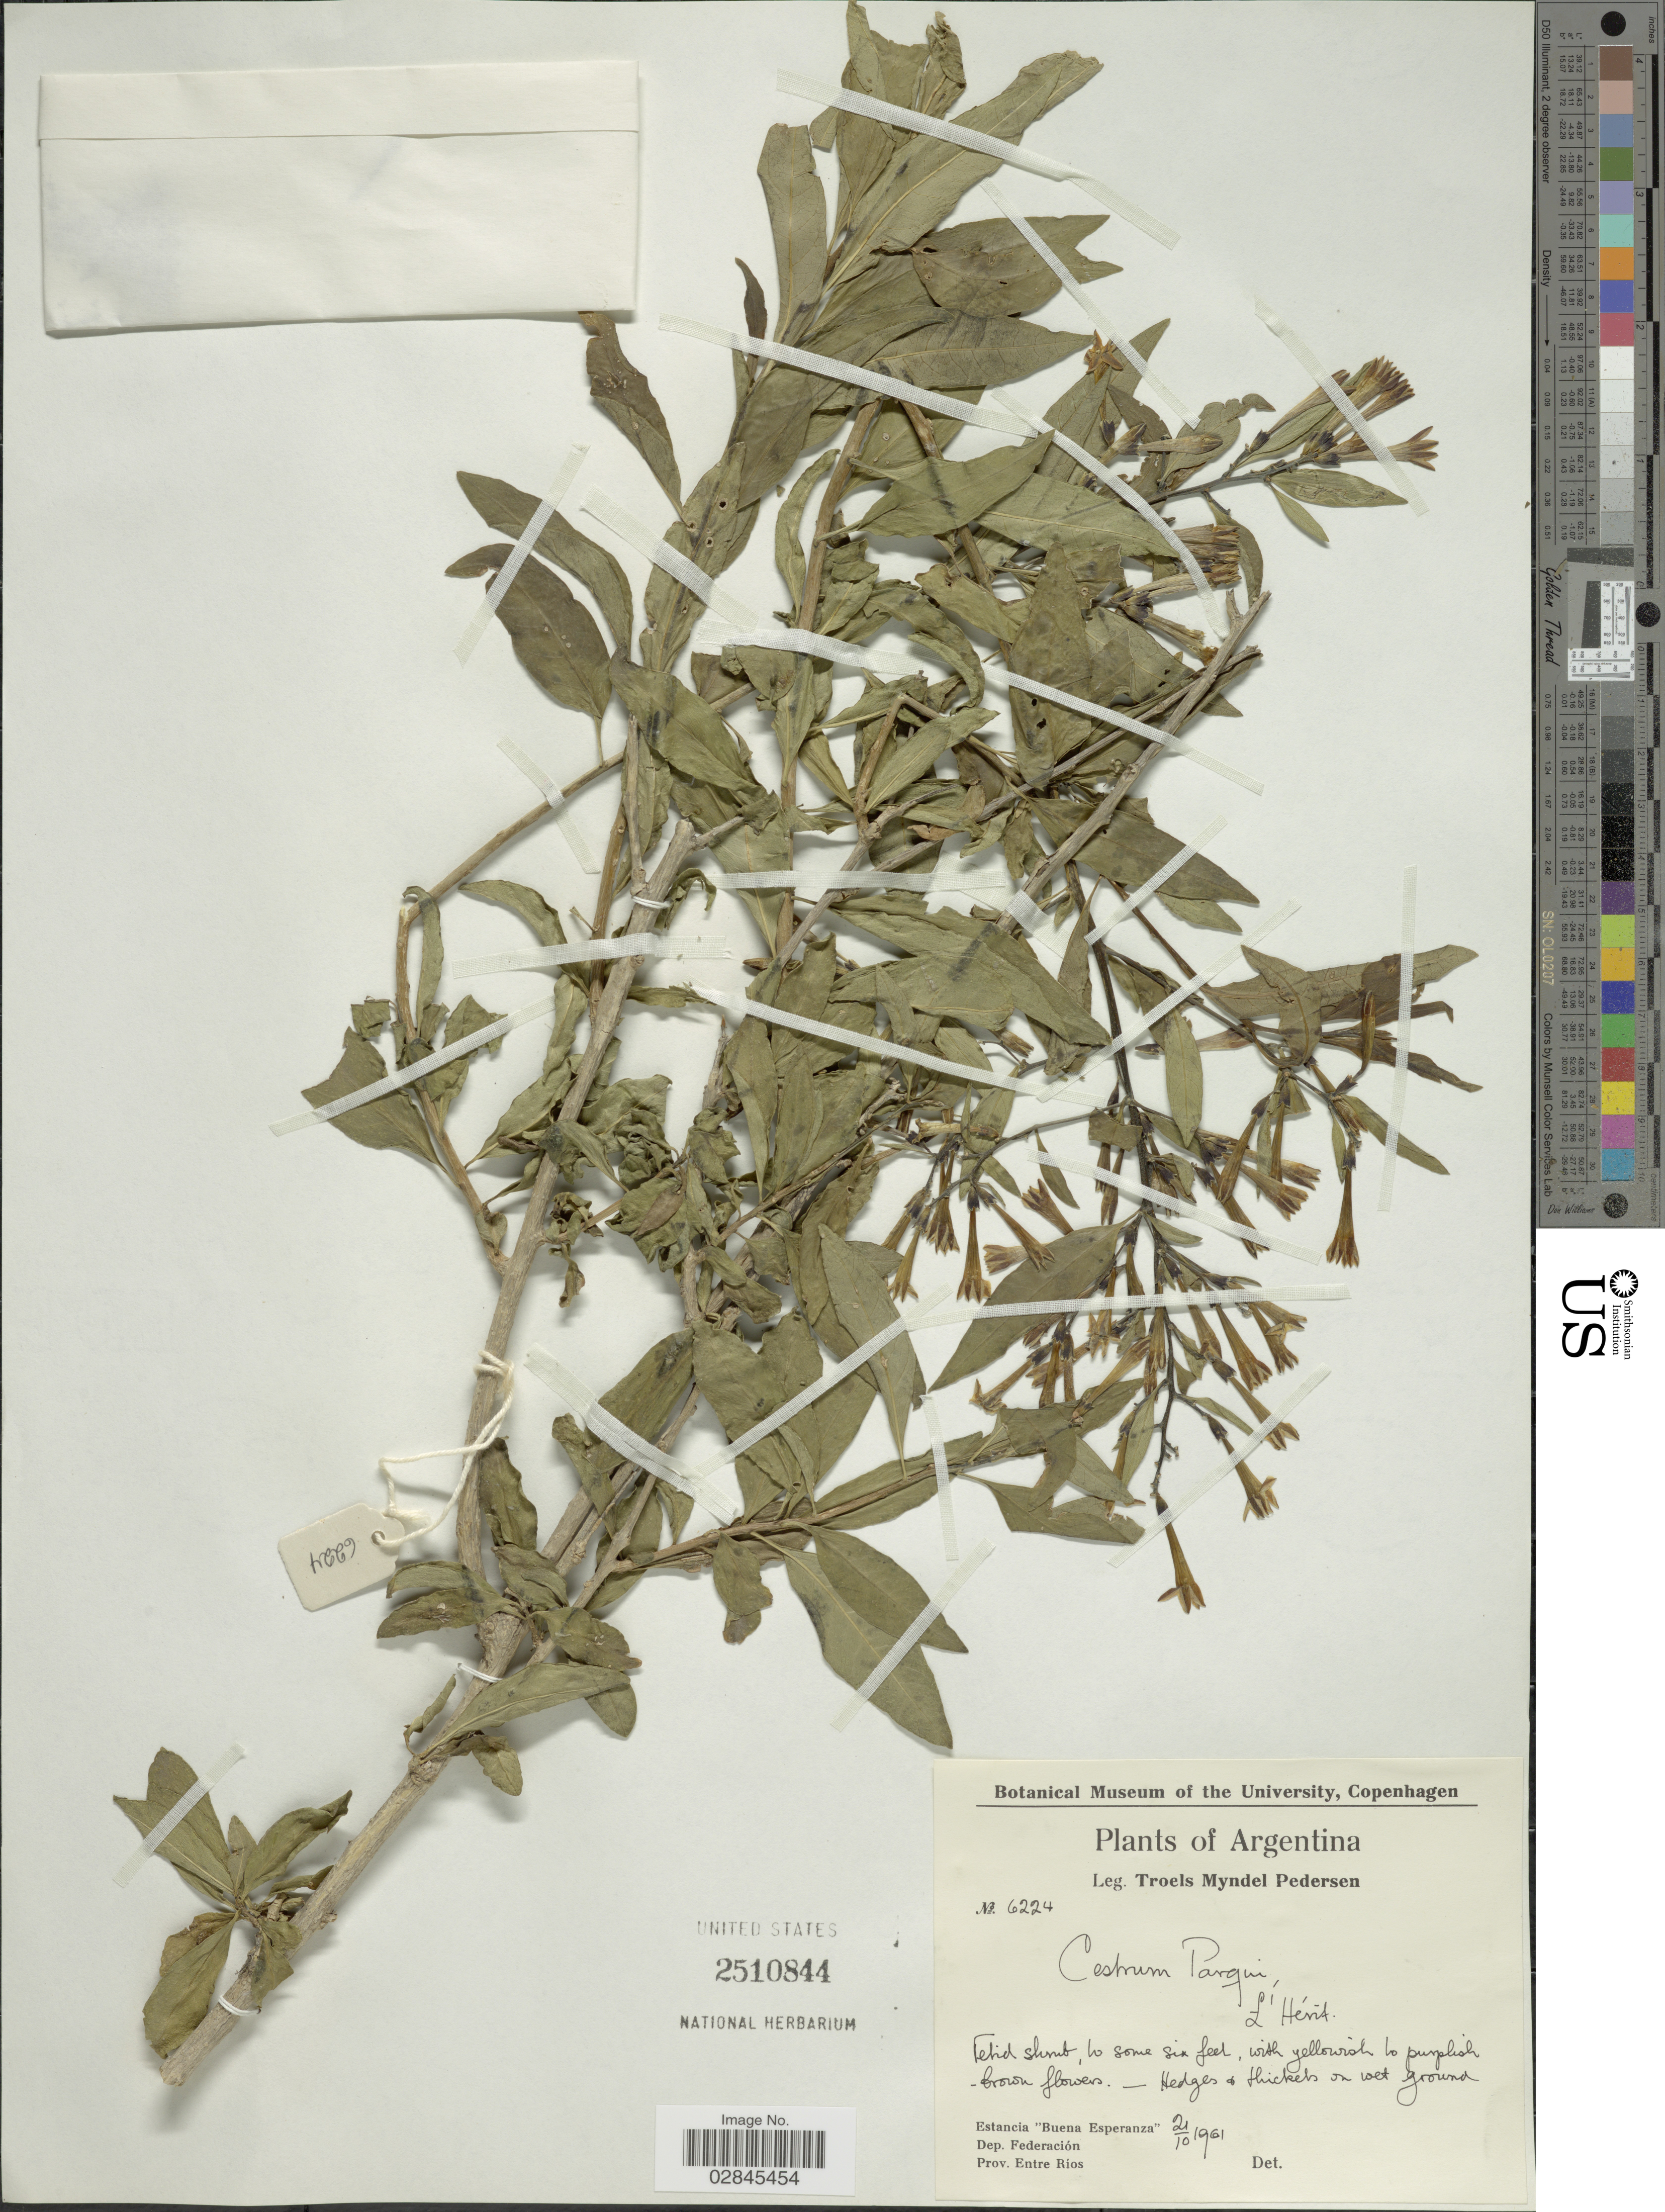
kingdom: Plantae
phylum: Tracheophyta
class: Magnoliopsida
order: Solanales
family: Solanaceae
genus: Cestrum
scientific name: Cestrum parqui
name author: L'Hér.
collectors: T. Pederson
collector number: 6224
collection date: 1961-10-21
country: Argentina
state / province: Entre Rios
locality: Estancia "Buena Esperanza". Dep. Federación.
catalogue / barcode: US 2510844